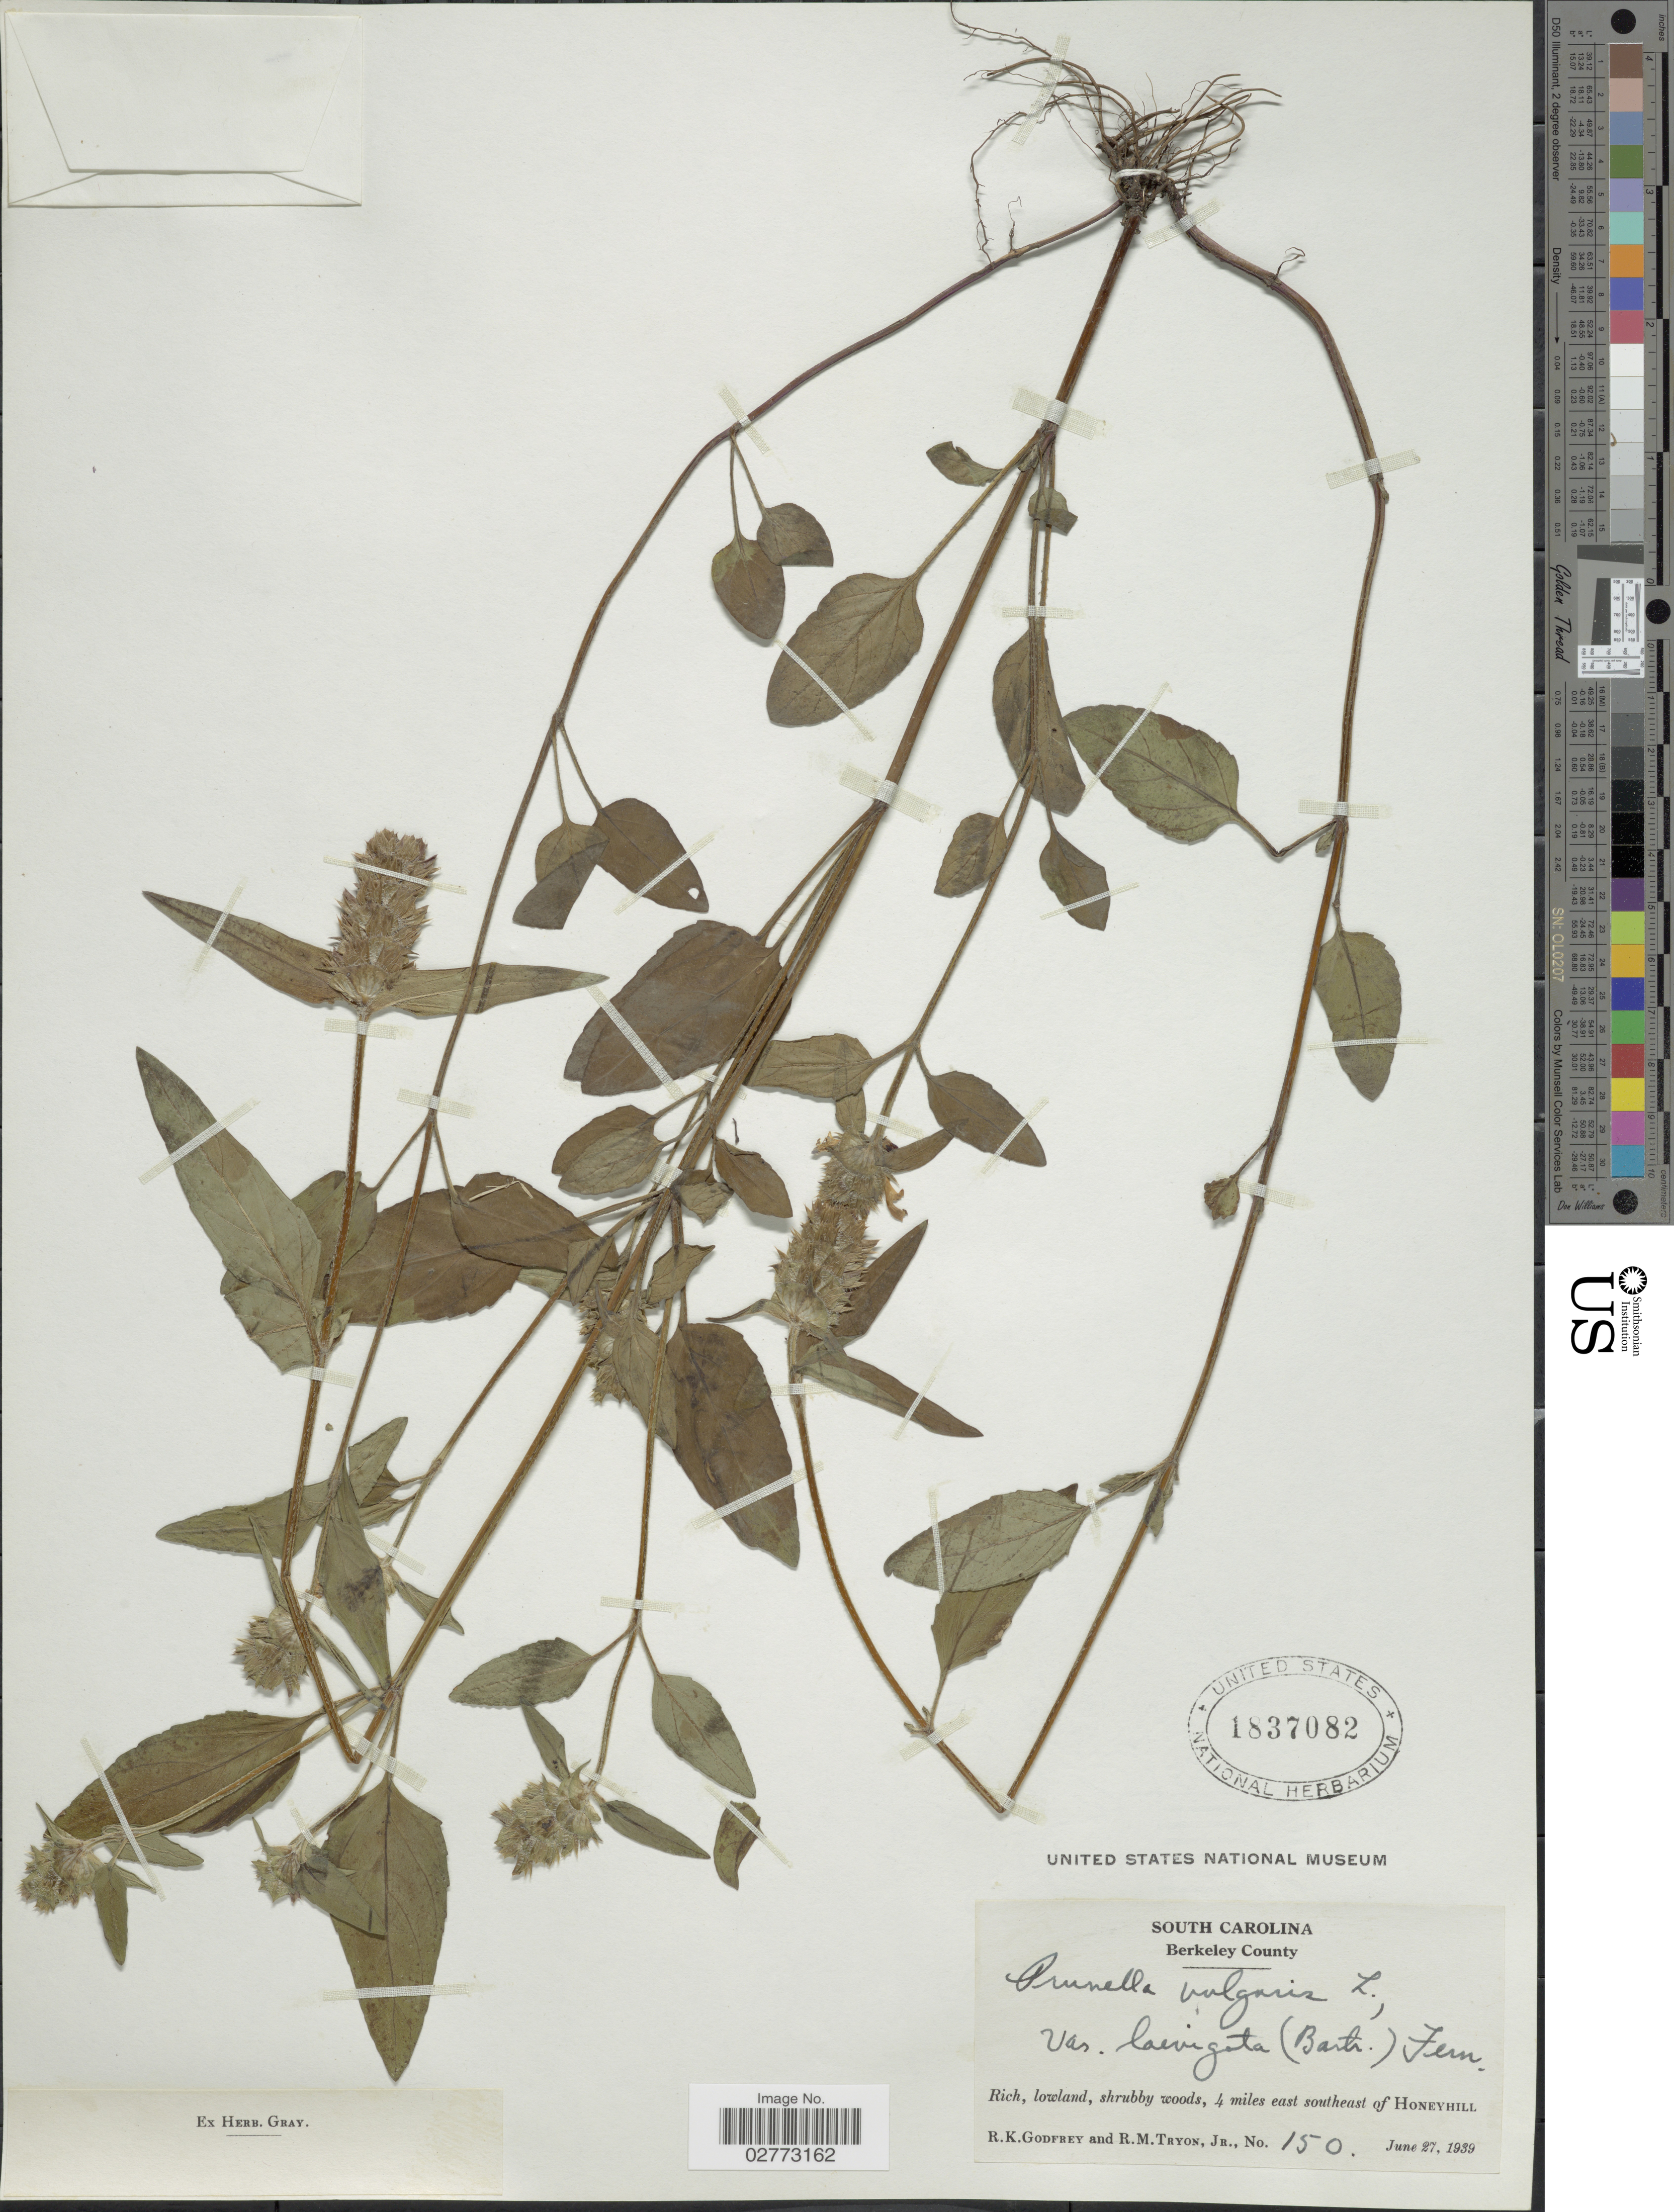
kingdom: Plantae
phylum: Tracheophyta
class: Magnoliopsida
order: Lamiales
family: Lamiaceae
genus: Prunella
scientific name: Prunella vulgaris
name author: L.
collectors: R. K. Godfrey & R. M. Tryon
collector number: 150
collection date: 1939-06-27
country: United States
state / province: South Carolina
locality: Berkeley County, 4 miles east southeast of Honeyhill.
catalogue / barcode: US 1837082